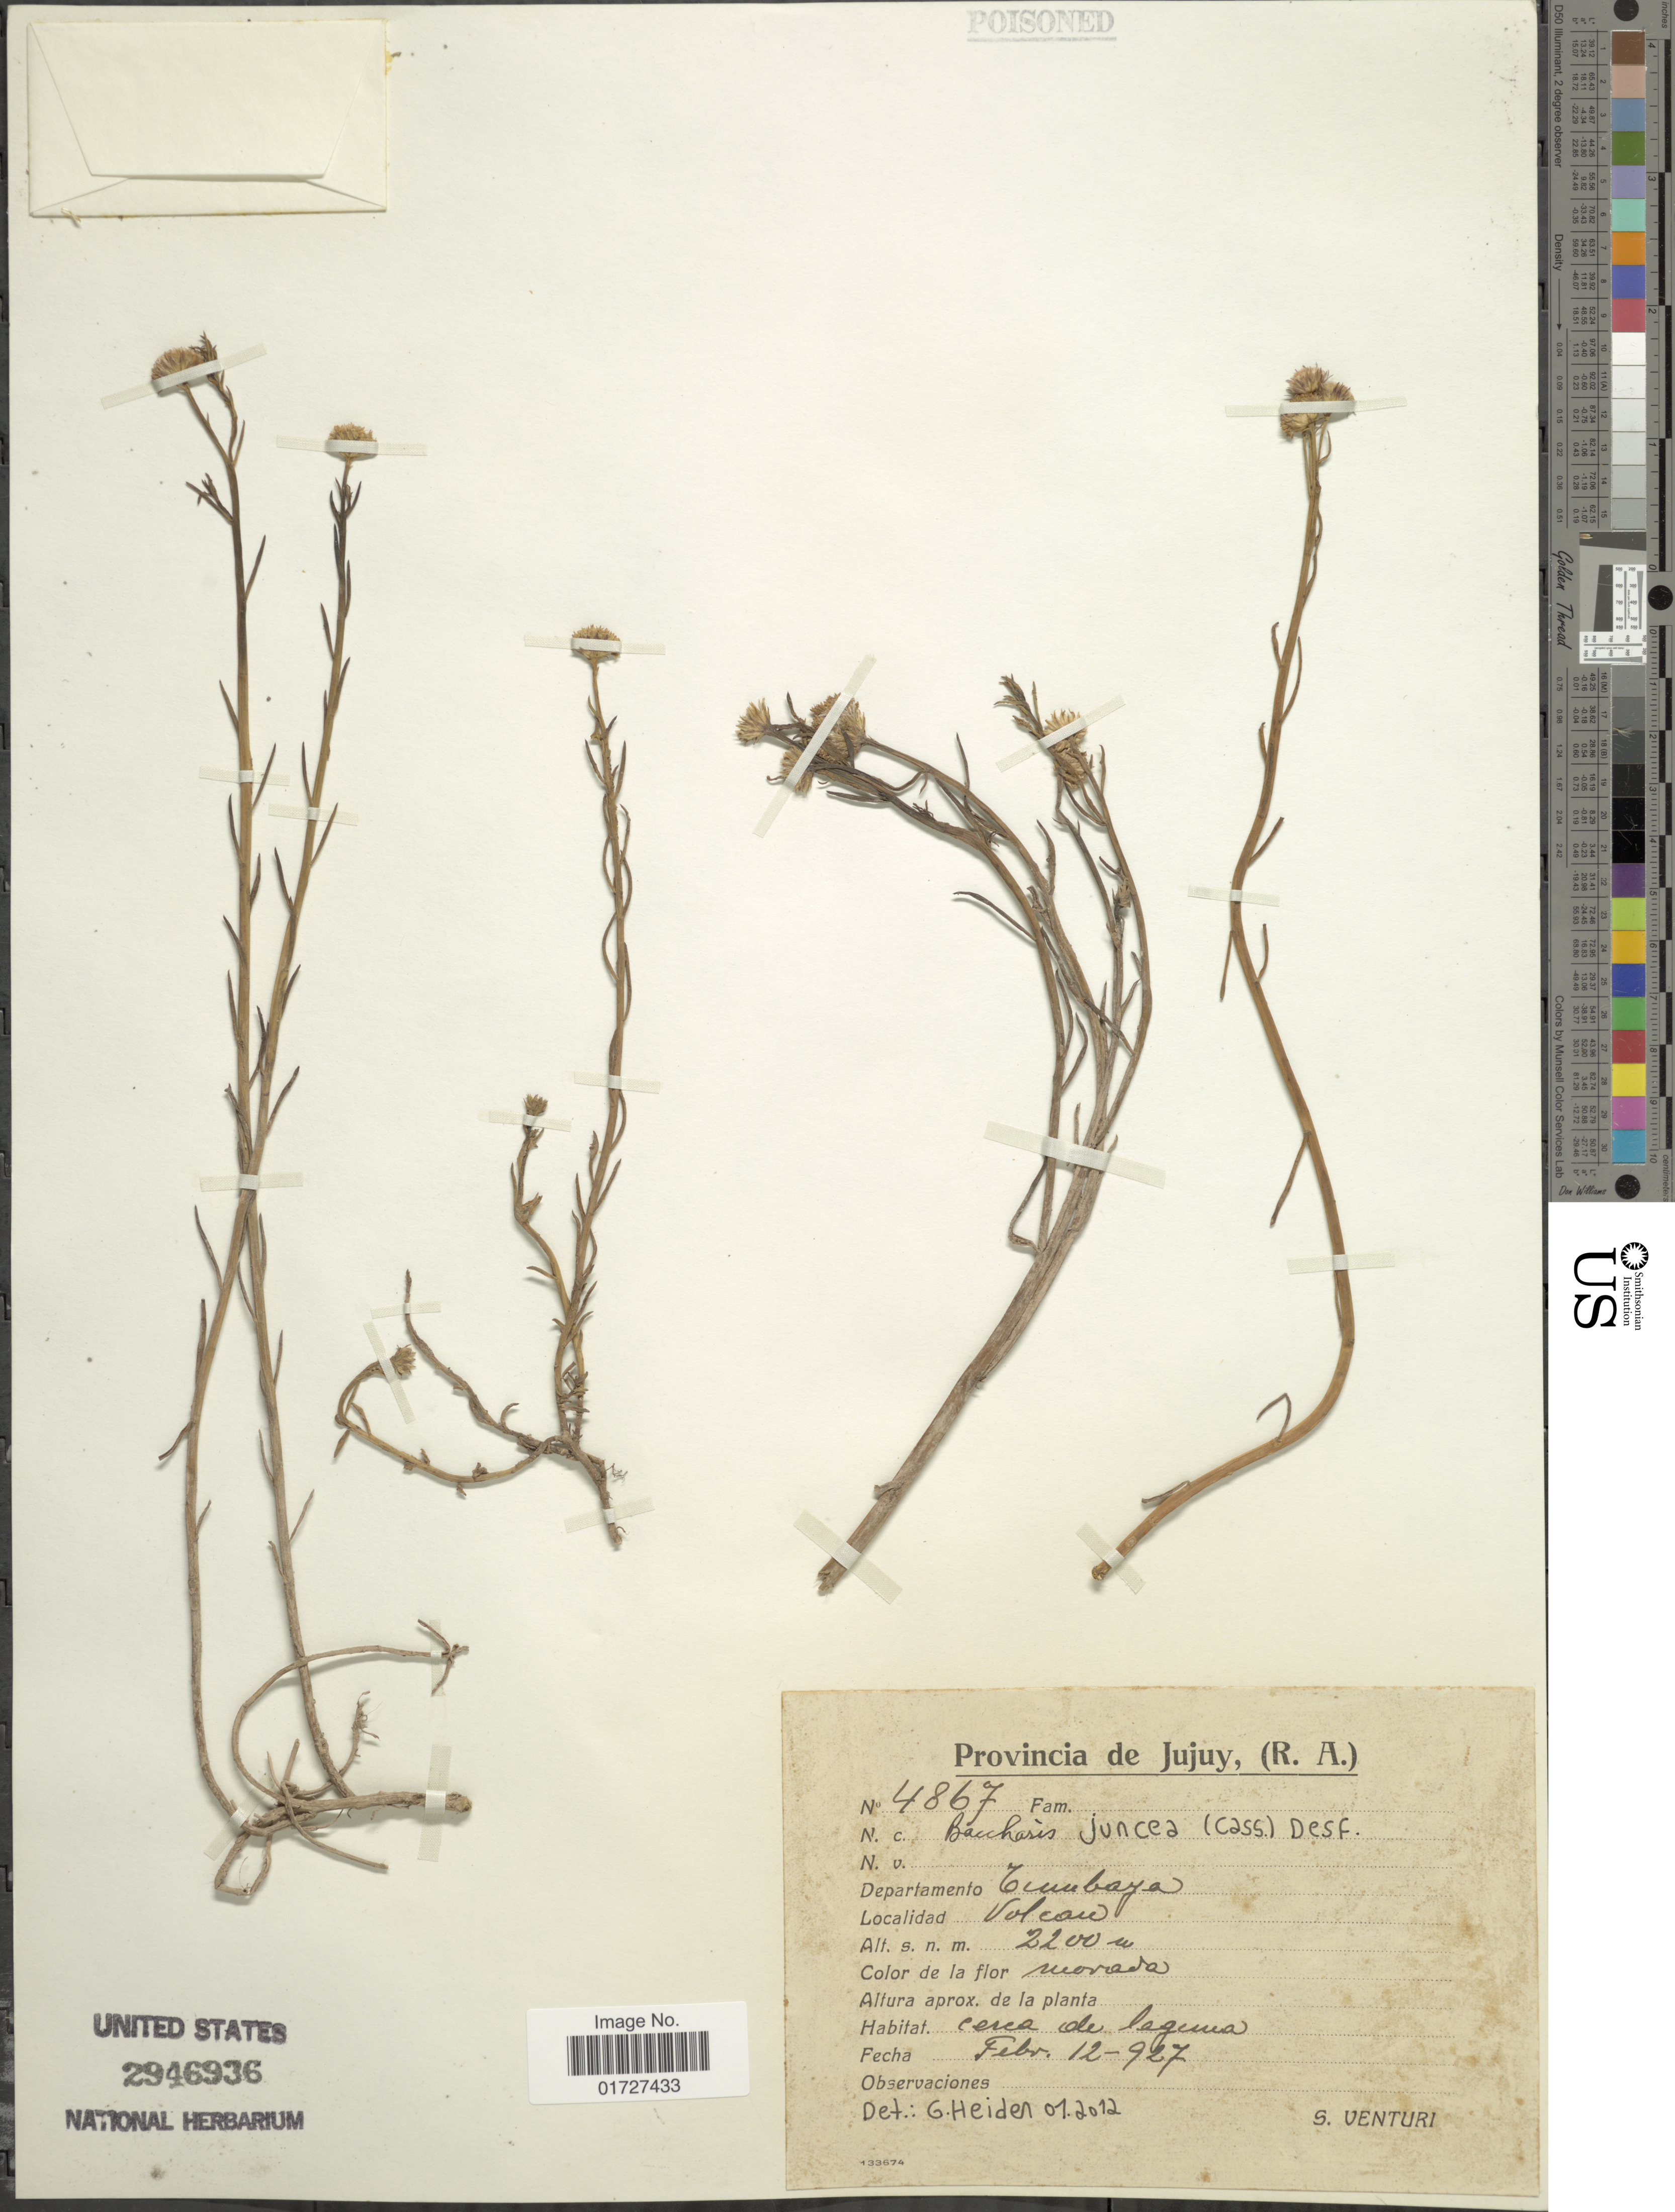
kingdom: Plantae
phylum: Tracheophyta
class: Magnoliopsida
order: Asterales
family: Asteraceae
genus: Baccharis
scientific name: Baccharis juncea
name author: (Lehm.) Desf.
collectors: S. Venturi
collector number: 4867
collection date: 1927-02-12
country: Argentina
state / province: Jujuy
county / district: Tumbaya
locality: Volcan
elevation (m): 2200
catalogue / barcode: US 2946936